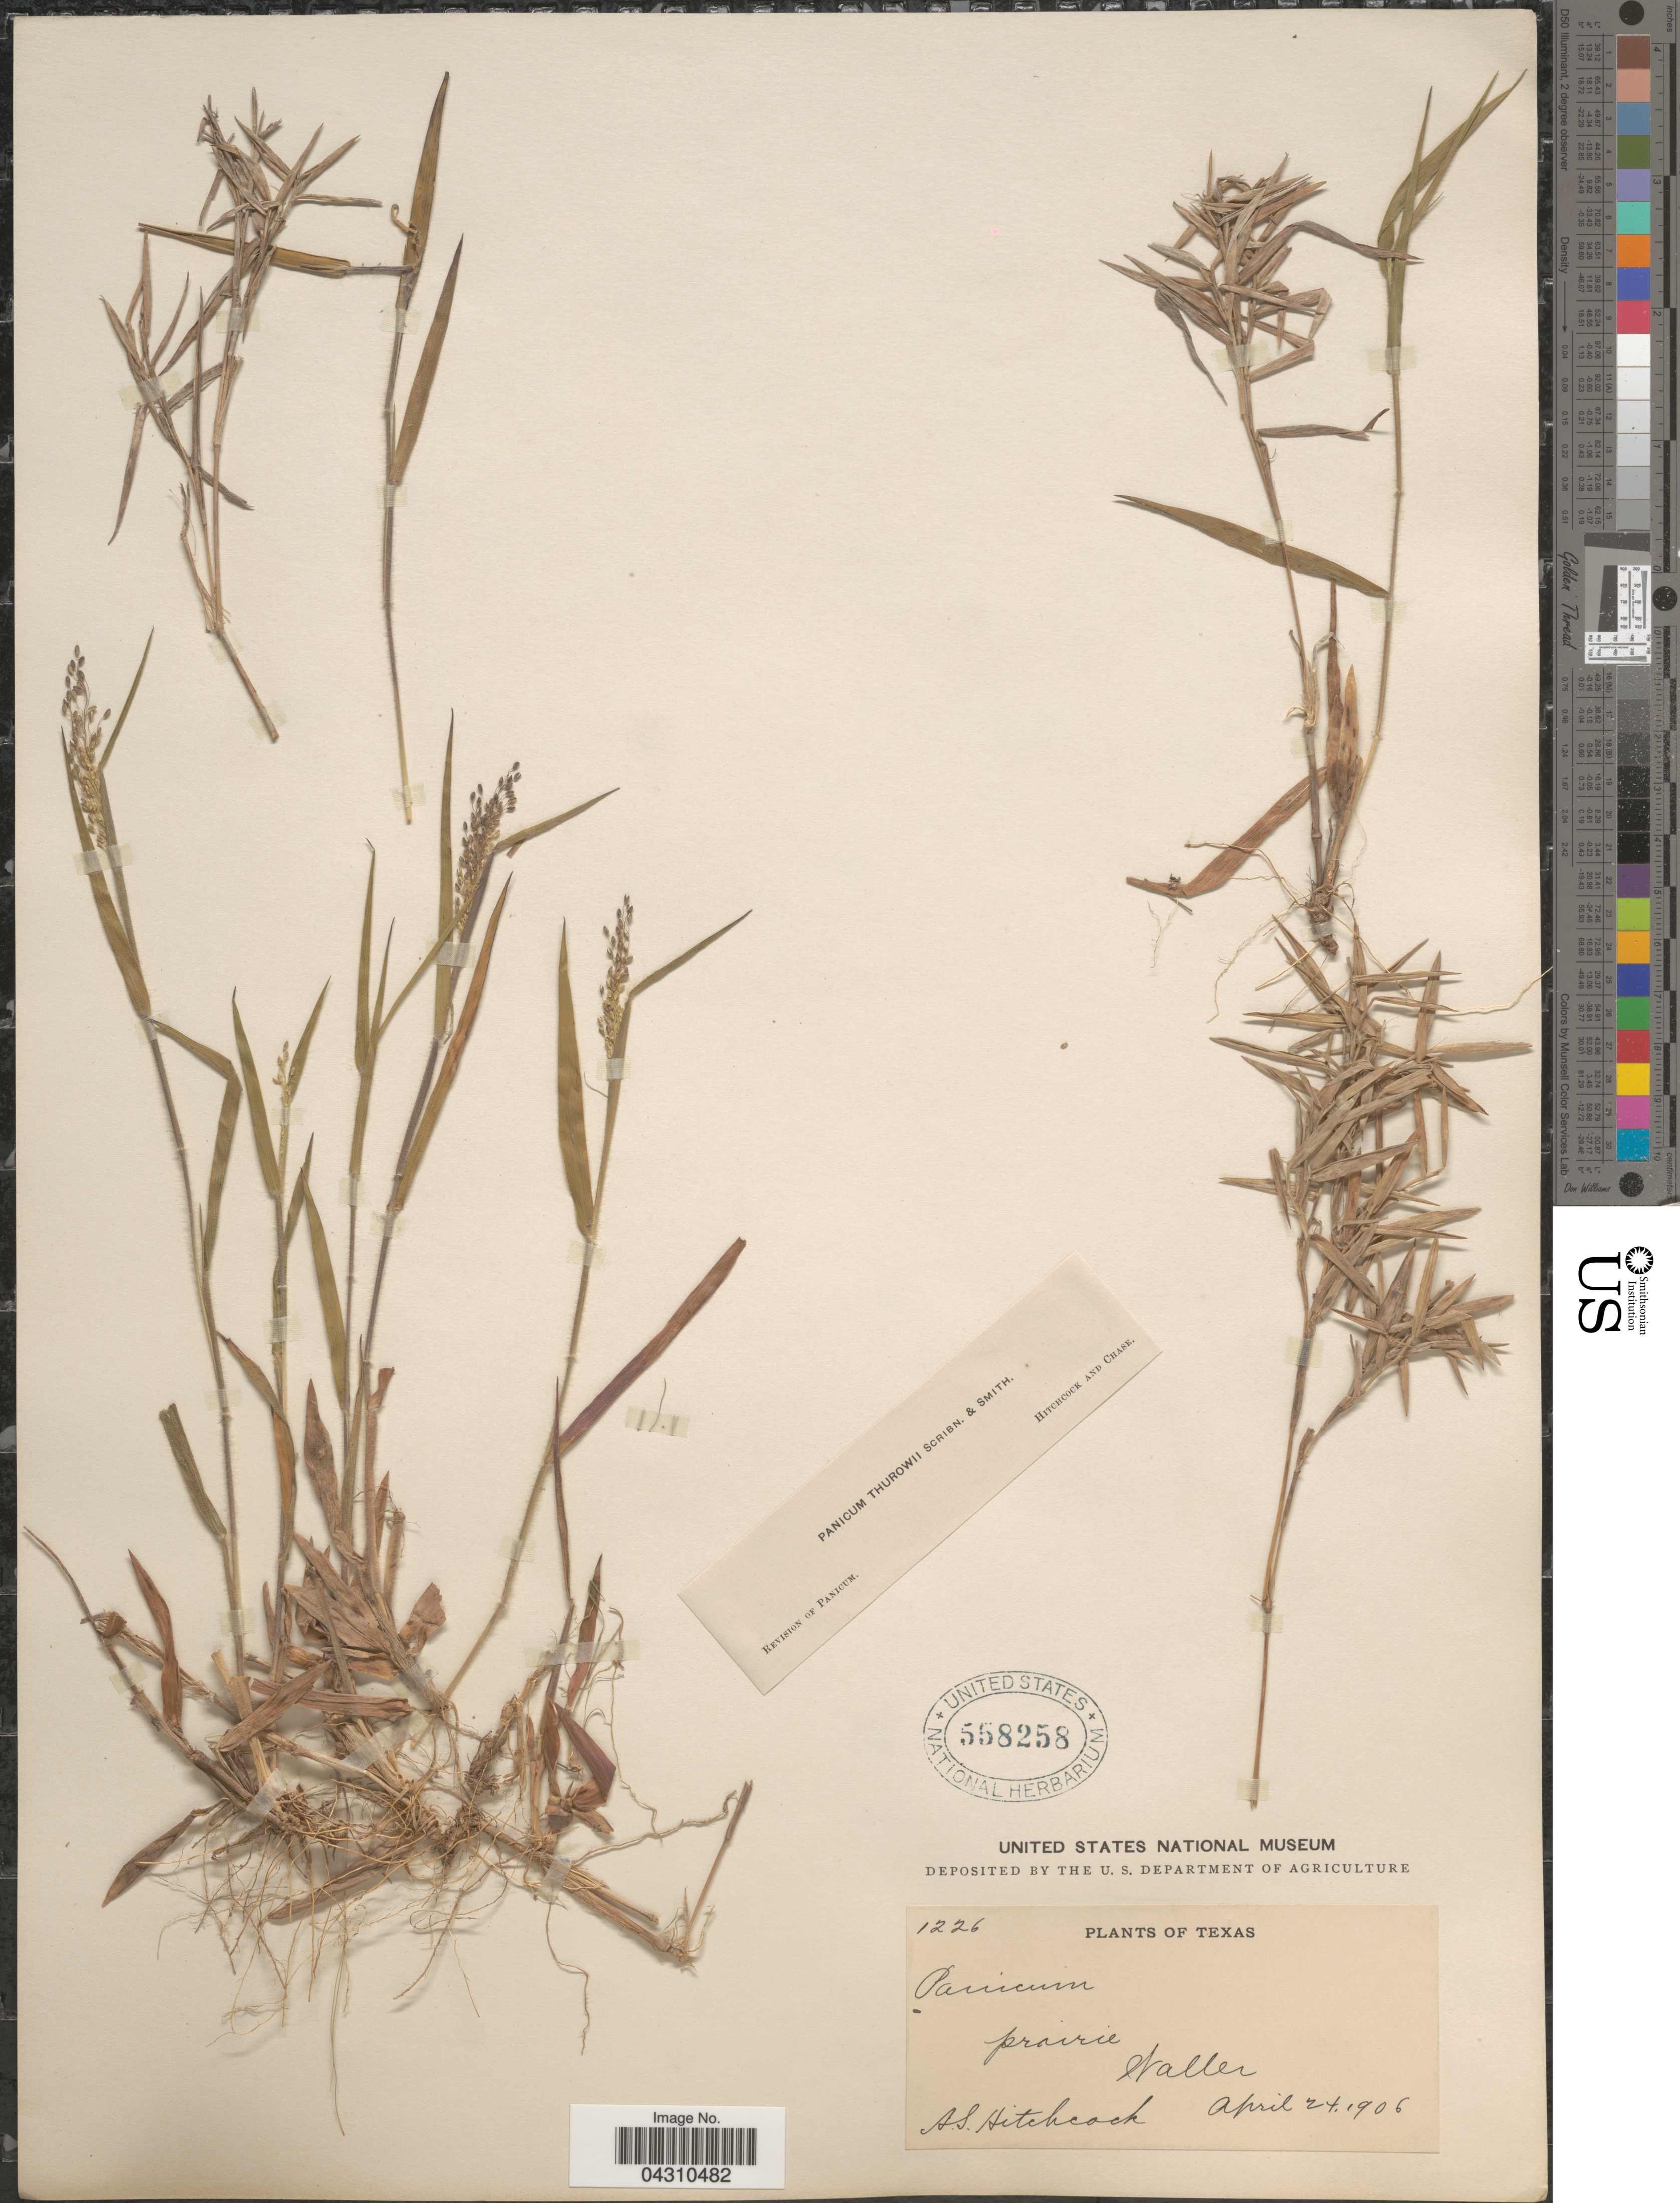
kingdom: Plantae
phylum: Tracheophyta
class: Liliopsida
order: Poales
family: Poaceae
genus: Dichanthelium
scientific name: Dichanthelium acuminatum var. acuminatum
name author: (Sw.) Gould & C.A. Clark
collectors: A. S. Hitchcock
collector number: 1226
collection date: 1906-04-24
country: United States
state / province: Texas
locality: Prairie, Waller.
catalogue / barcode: US 558258